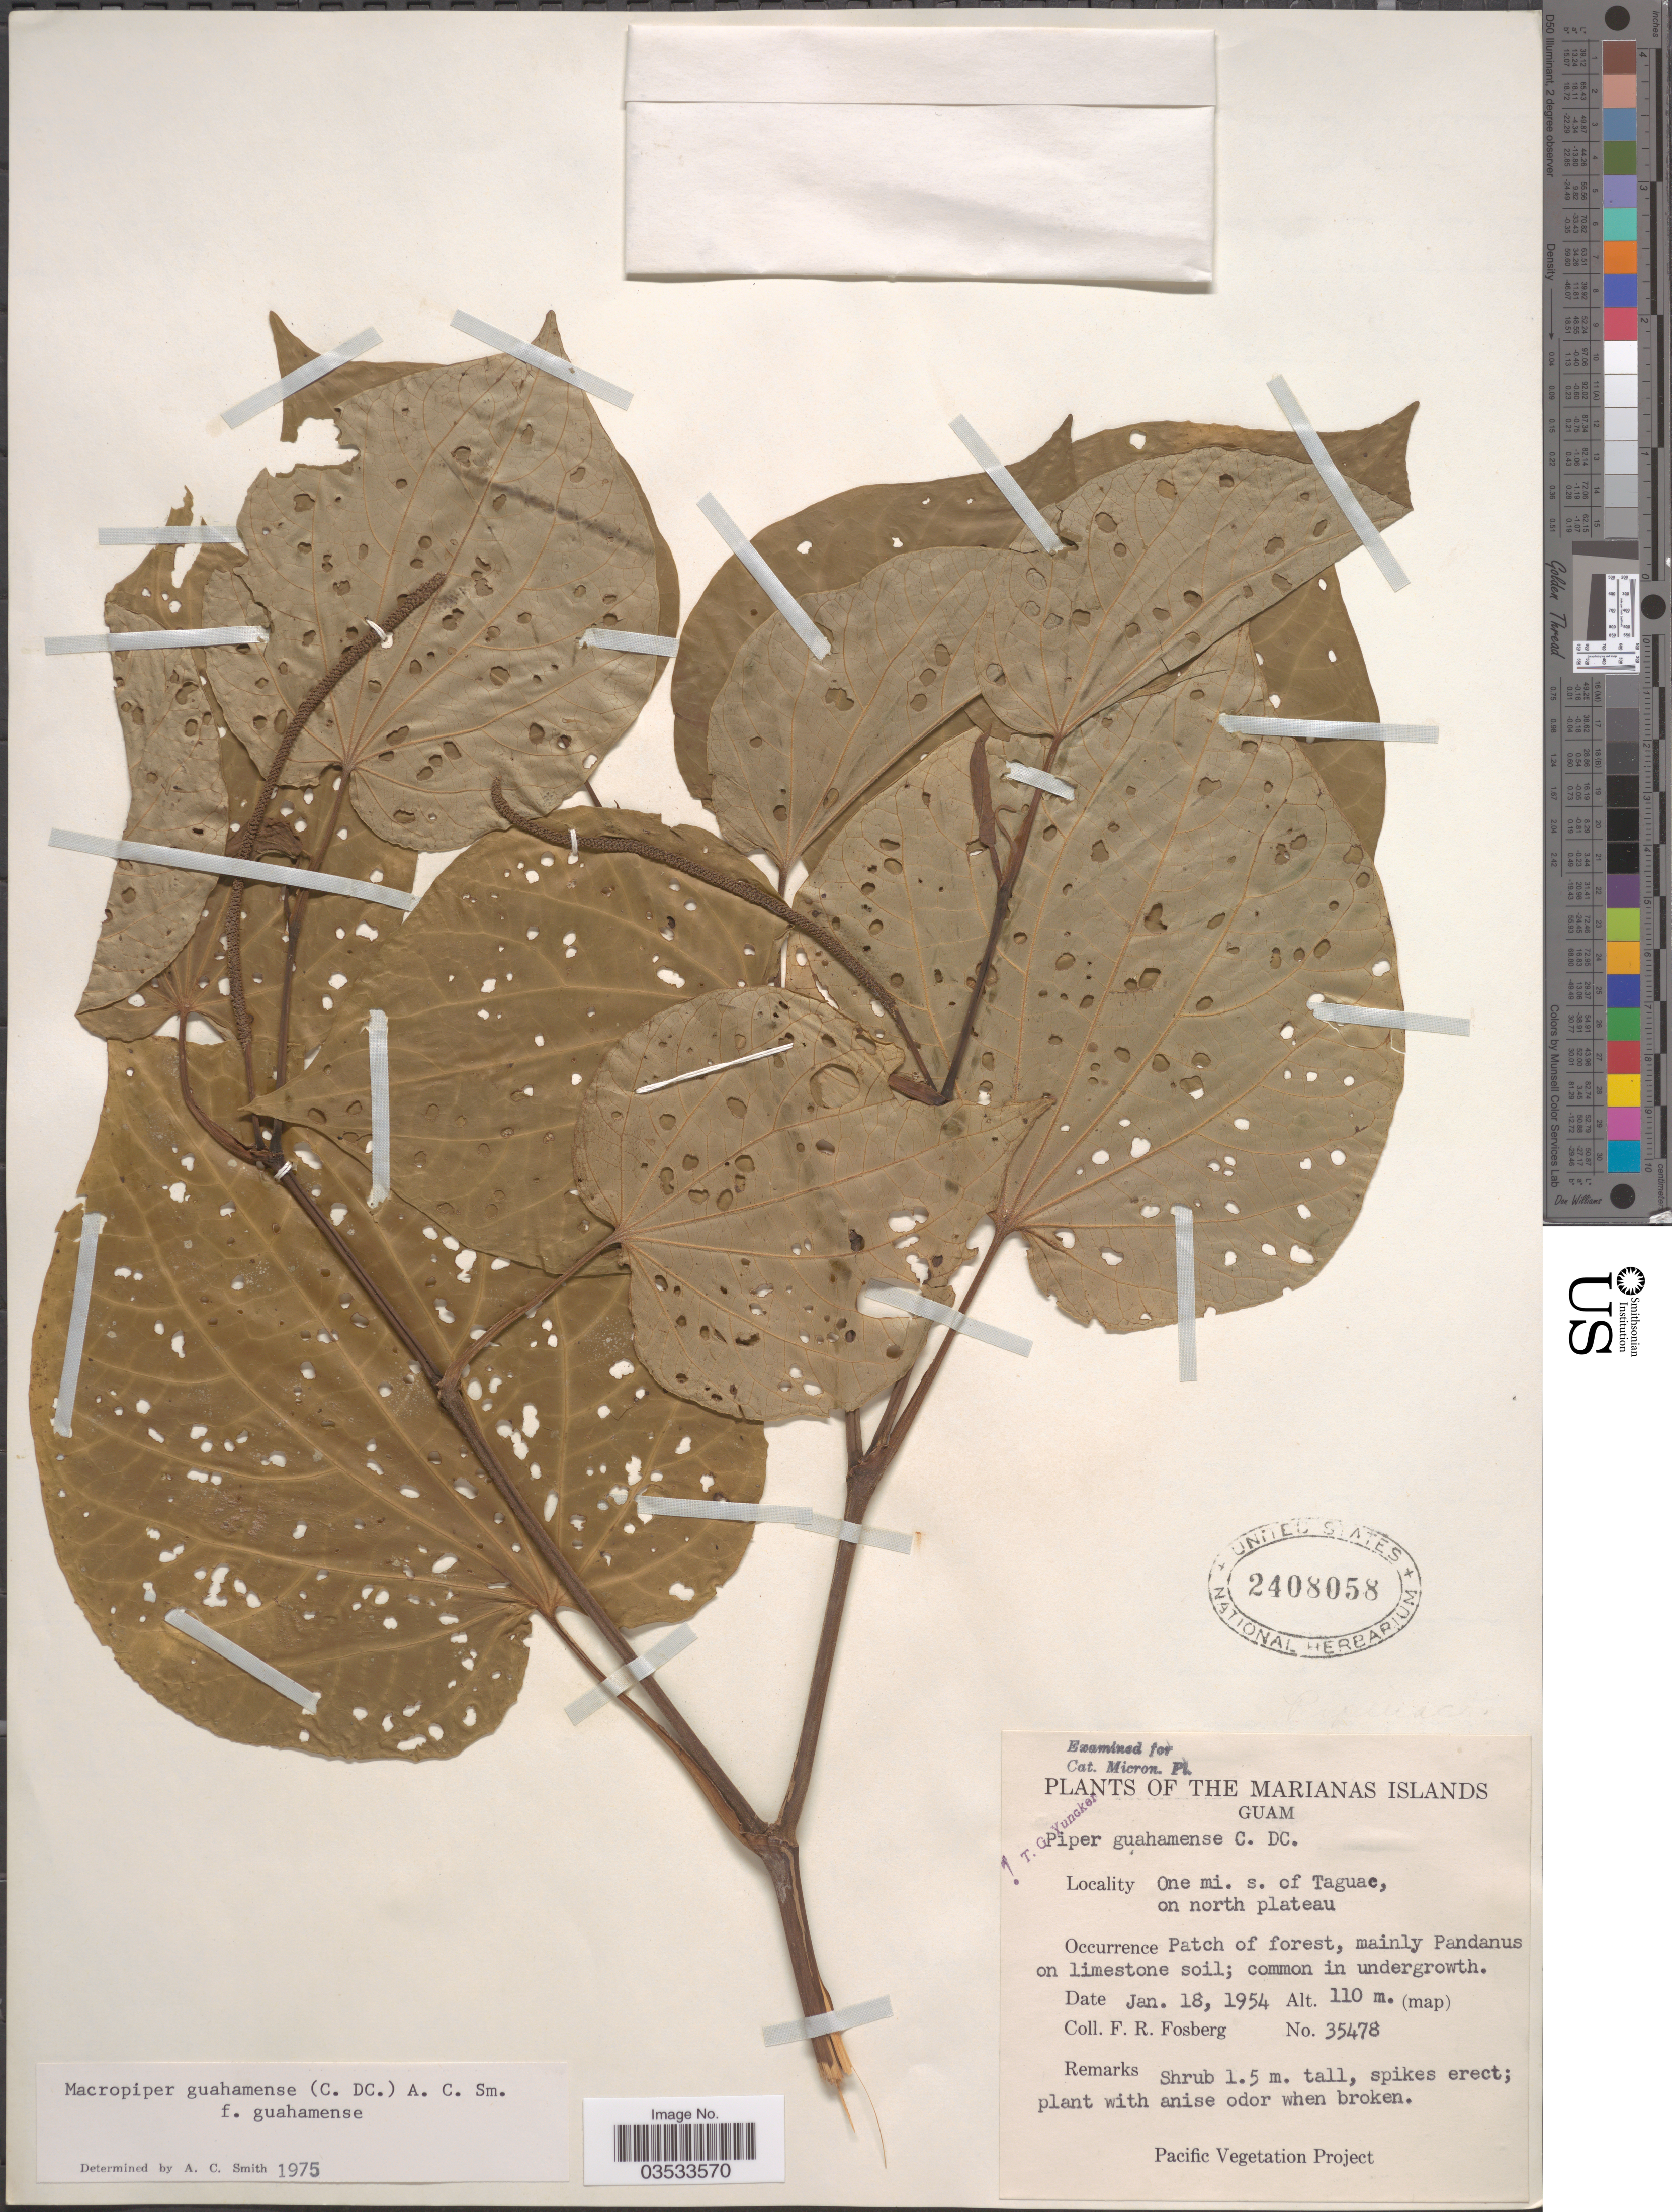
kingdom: Plantae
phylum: Tracheophyta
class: Magnoliopsida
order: Piperales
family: Piperaceae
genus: Piper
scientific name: Piper guahamense f. guahamense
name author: C. DC.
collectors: F. R. Fosberg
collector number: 35478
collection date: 1954-01-18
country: Guam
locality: The Marianas Islands. One mi. s. of Taguae, on north plateau.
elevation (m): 110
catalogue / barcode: US 2408058